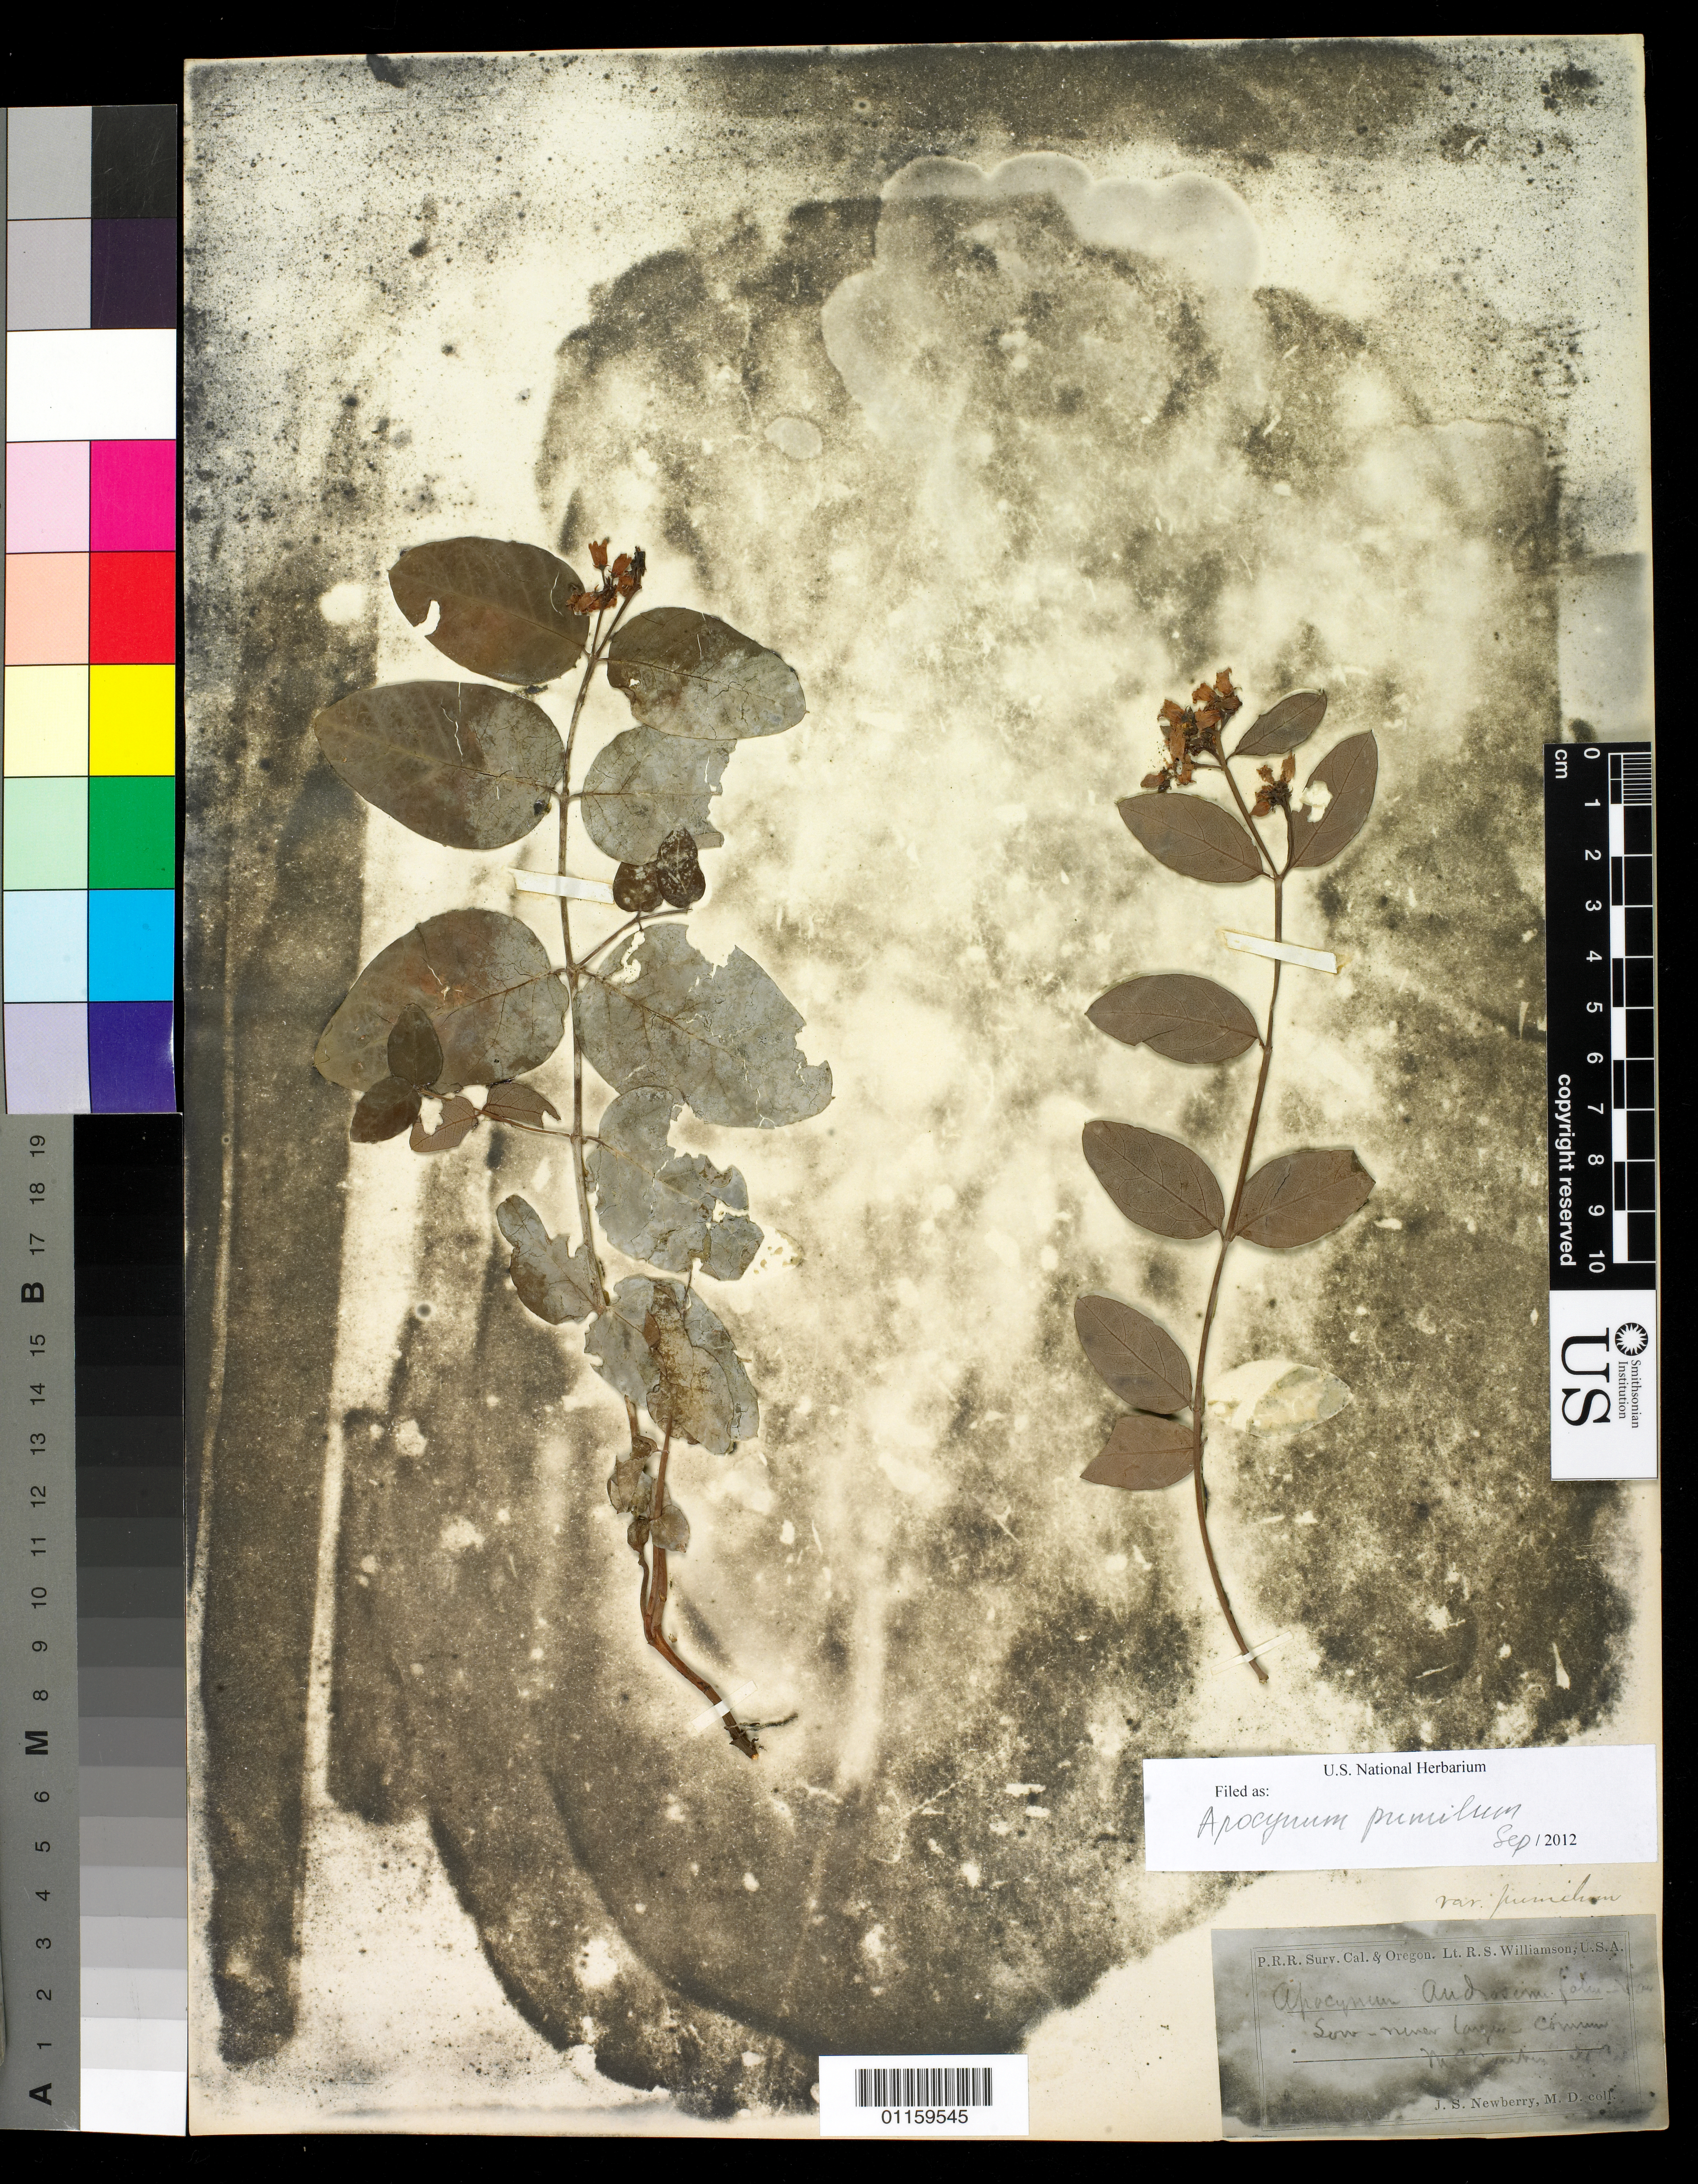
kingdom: Plantae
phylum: Tracheophyta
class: Magnoliopsida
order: Gentianales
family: Apocynaceae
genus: Apocynum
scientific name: Apocynum pumilum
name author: (A. Gray) Greene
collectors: J. S. Newberry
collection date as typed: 29 Jul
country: United States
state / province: California